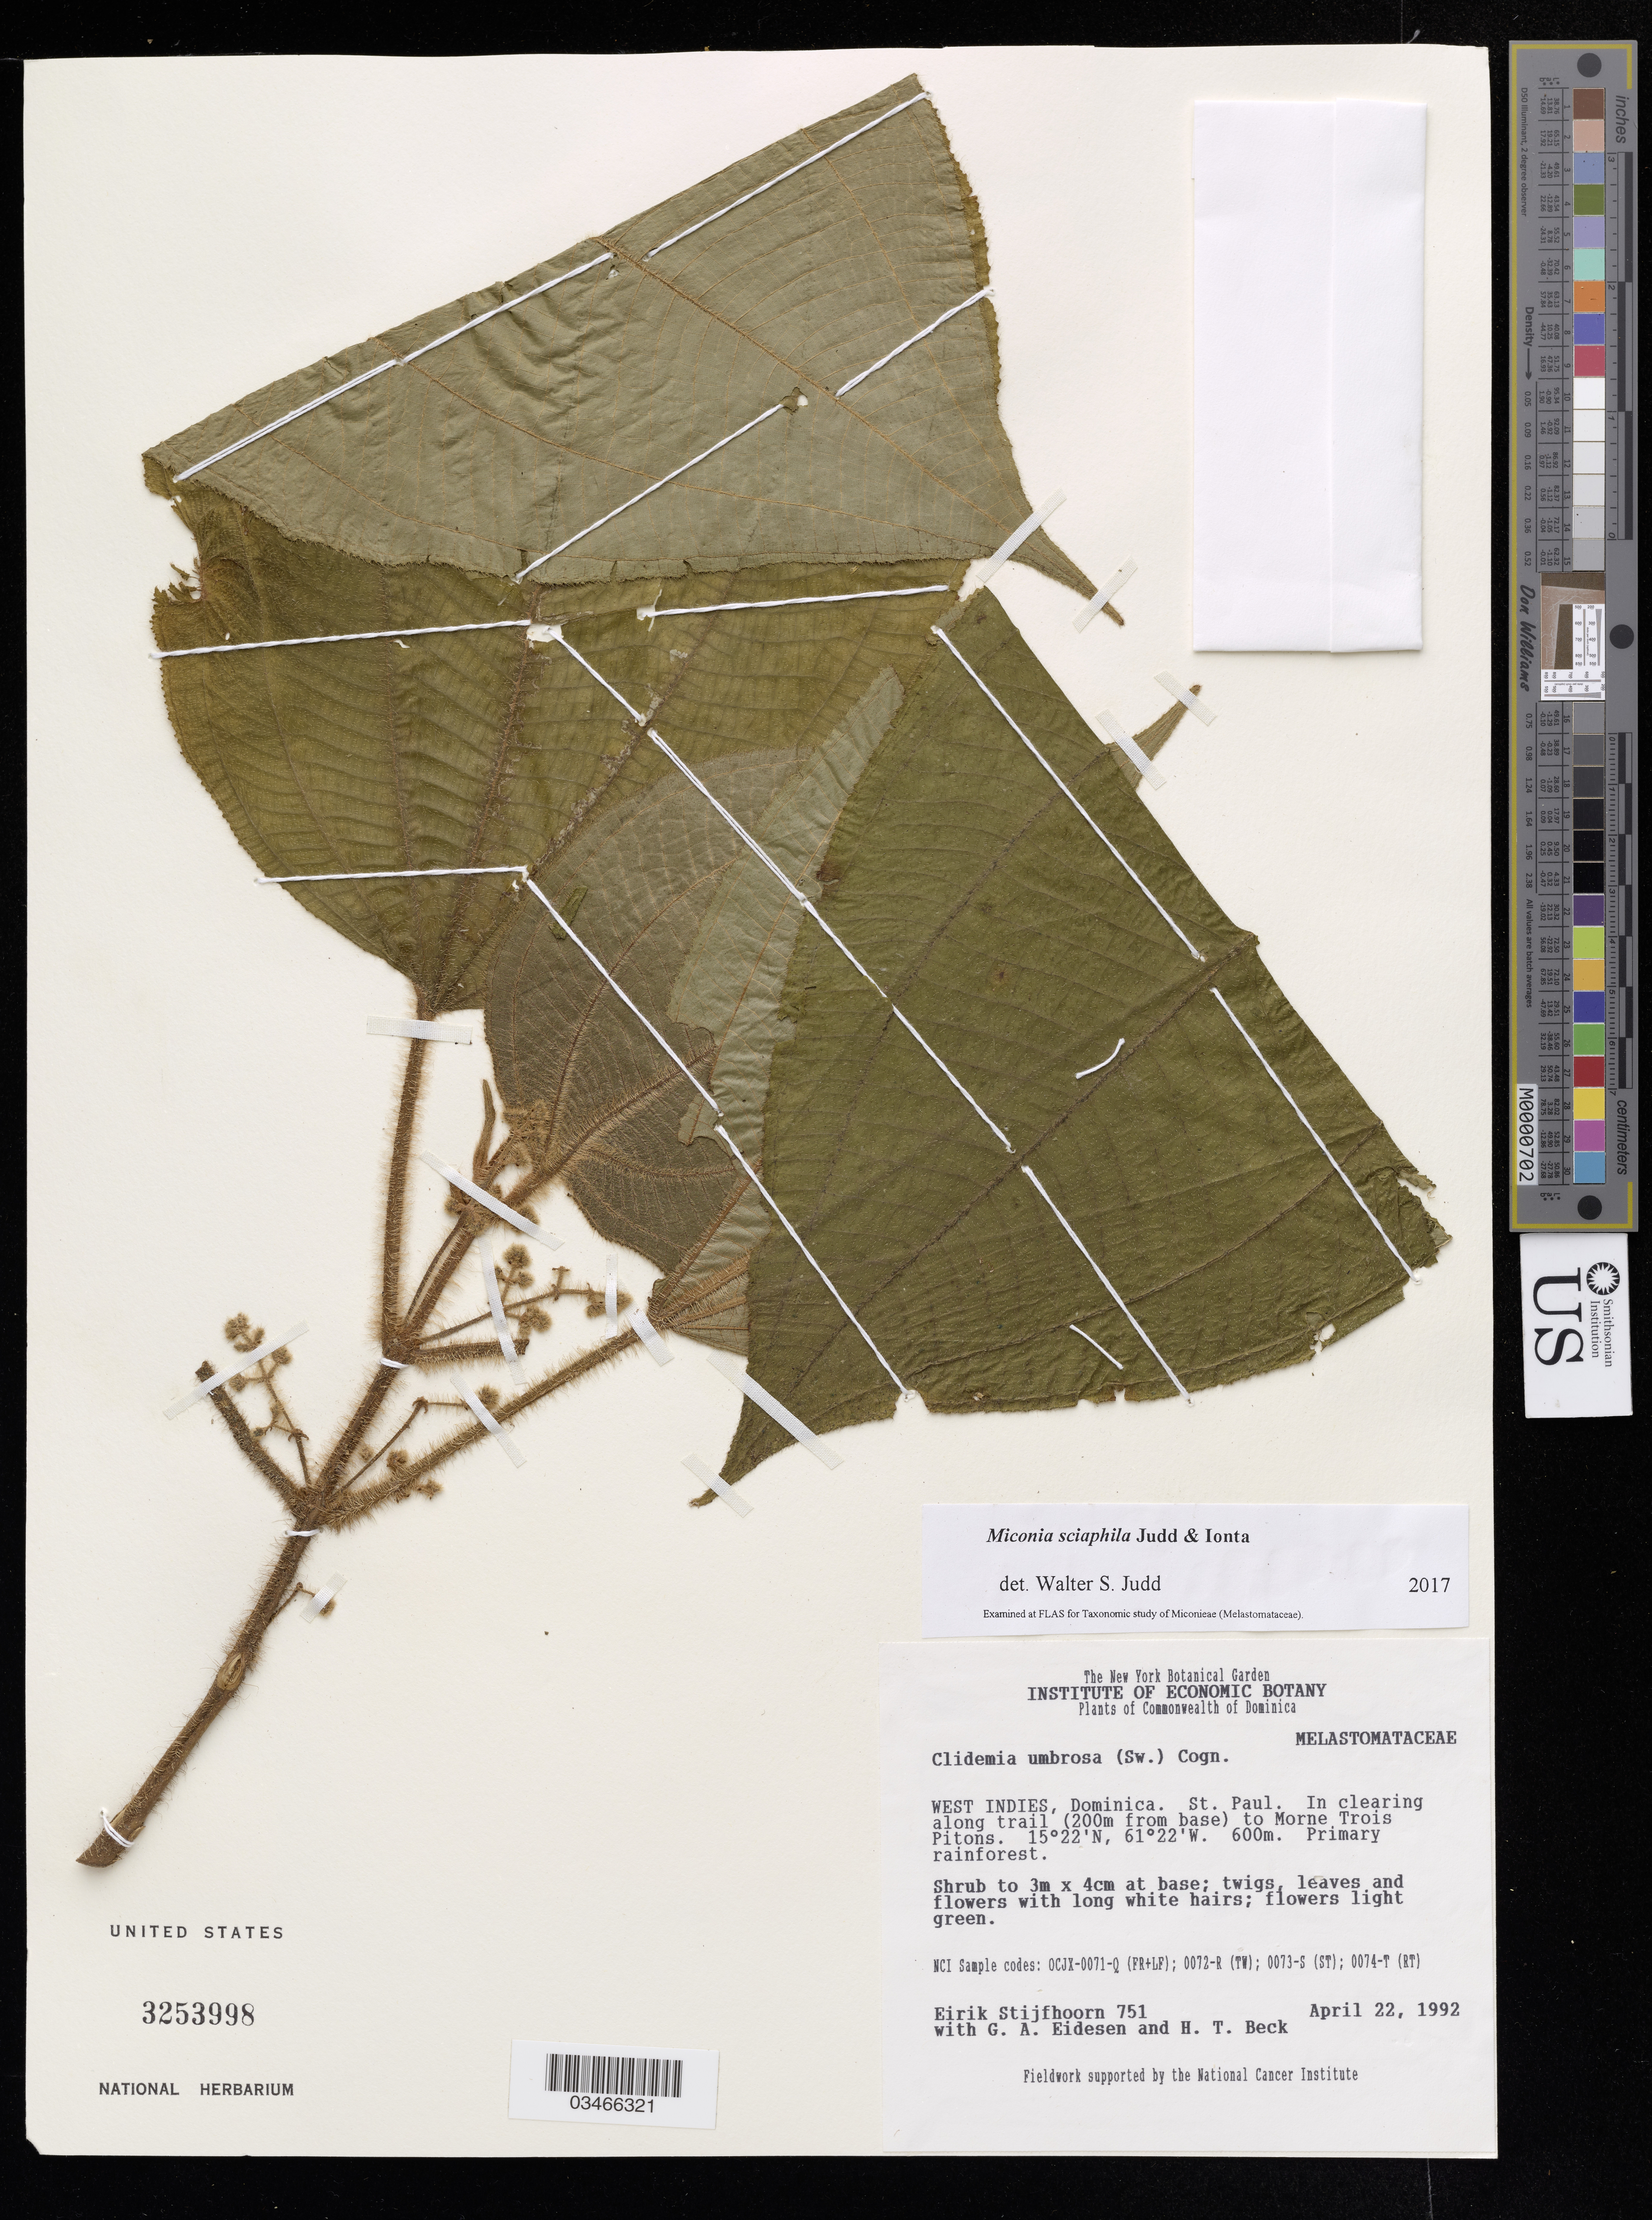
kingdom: Plantae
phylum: Tracheophyta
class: Magnoliopsida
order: Myrtales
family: Melastomataceae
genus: Miconia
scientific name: Miconia sciaphila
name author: Judd & Ionta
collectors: E. Stijfhoorn, G. Eidesen & H. T. Beck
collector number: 751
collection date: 1992-04-22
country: Dominica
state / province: St. Paul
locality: In clearing along trail (200m from base) to Morne Trois Pitons.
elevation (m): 600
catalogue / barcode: US 3253998